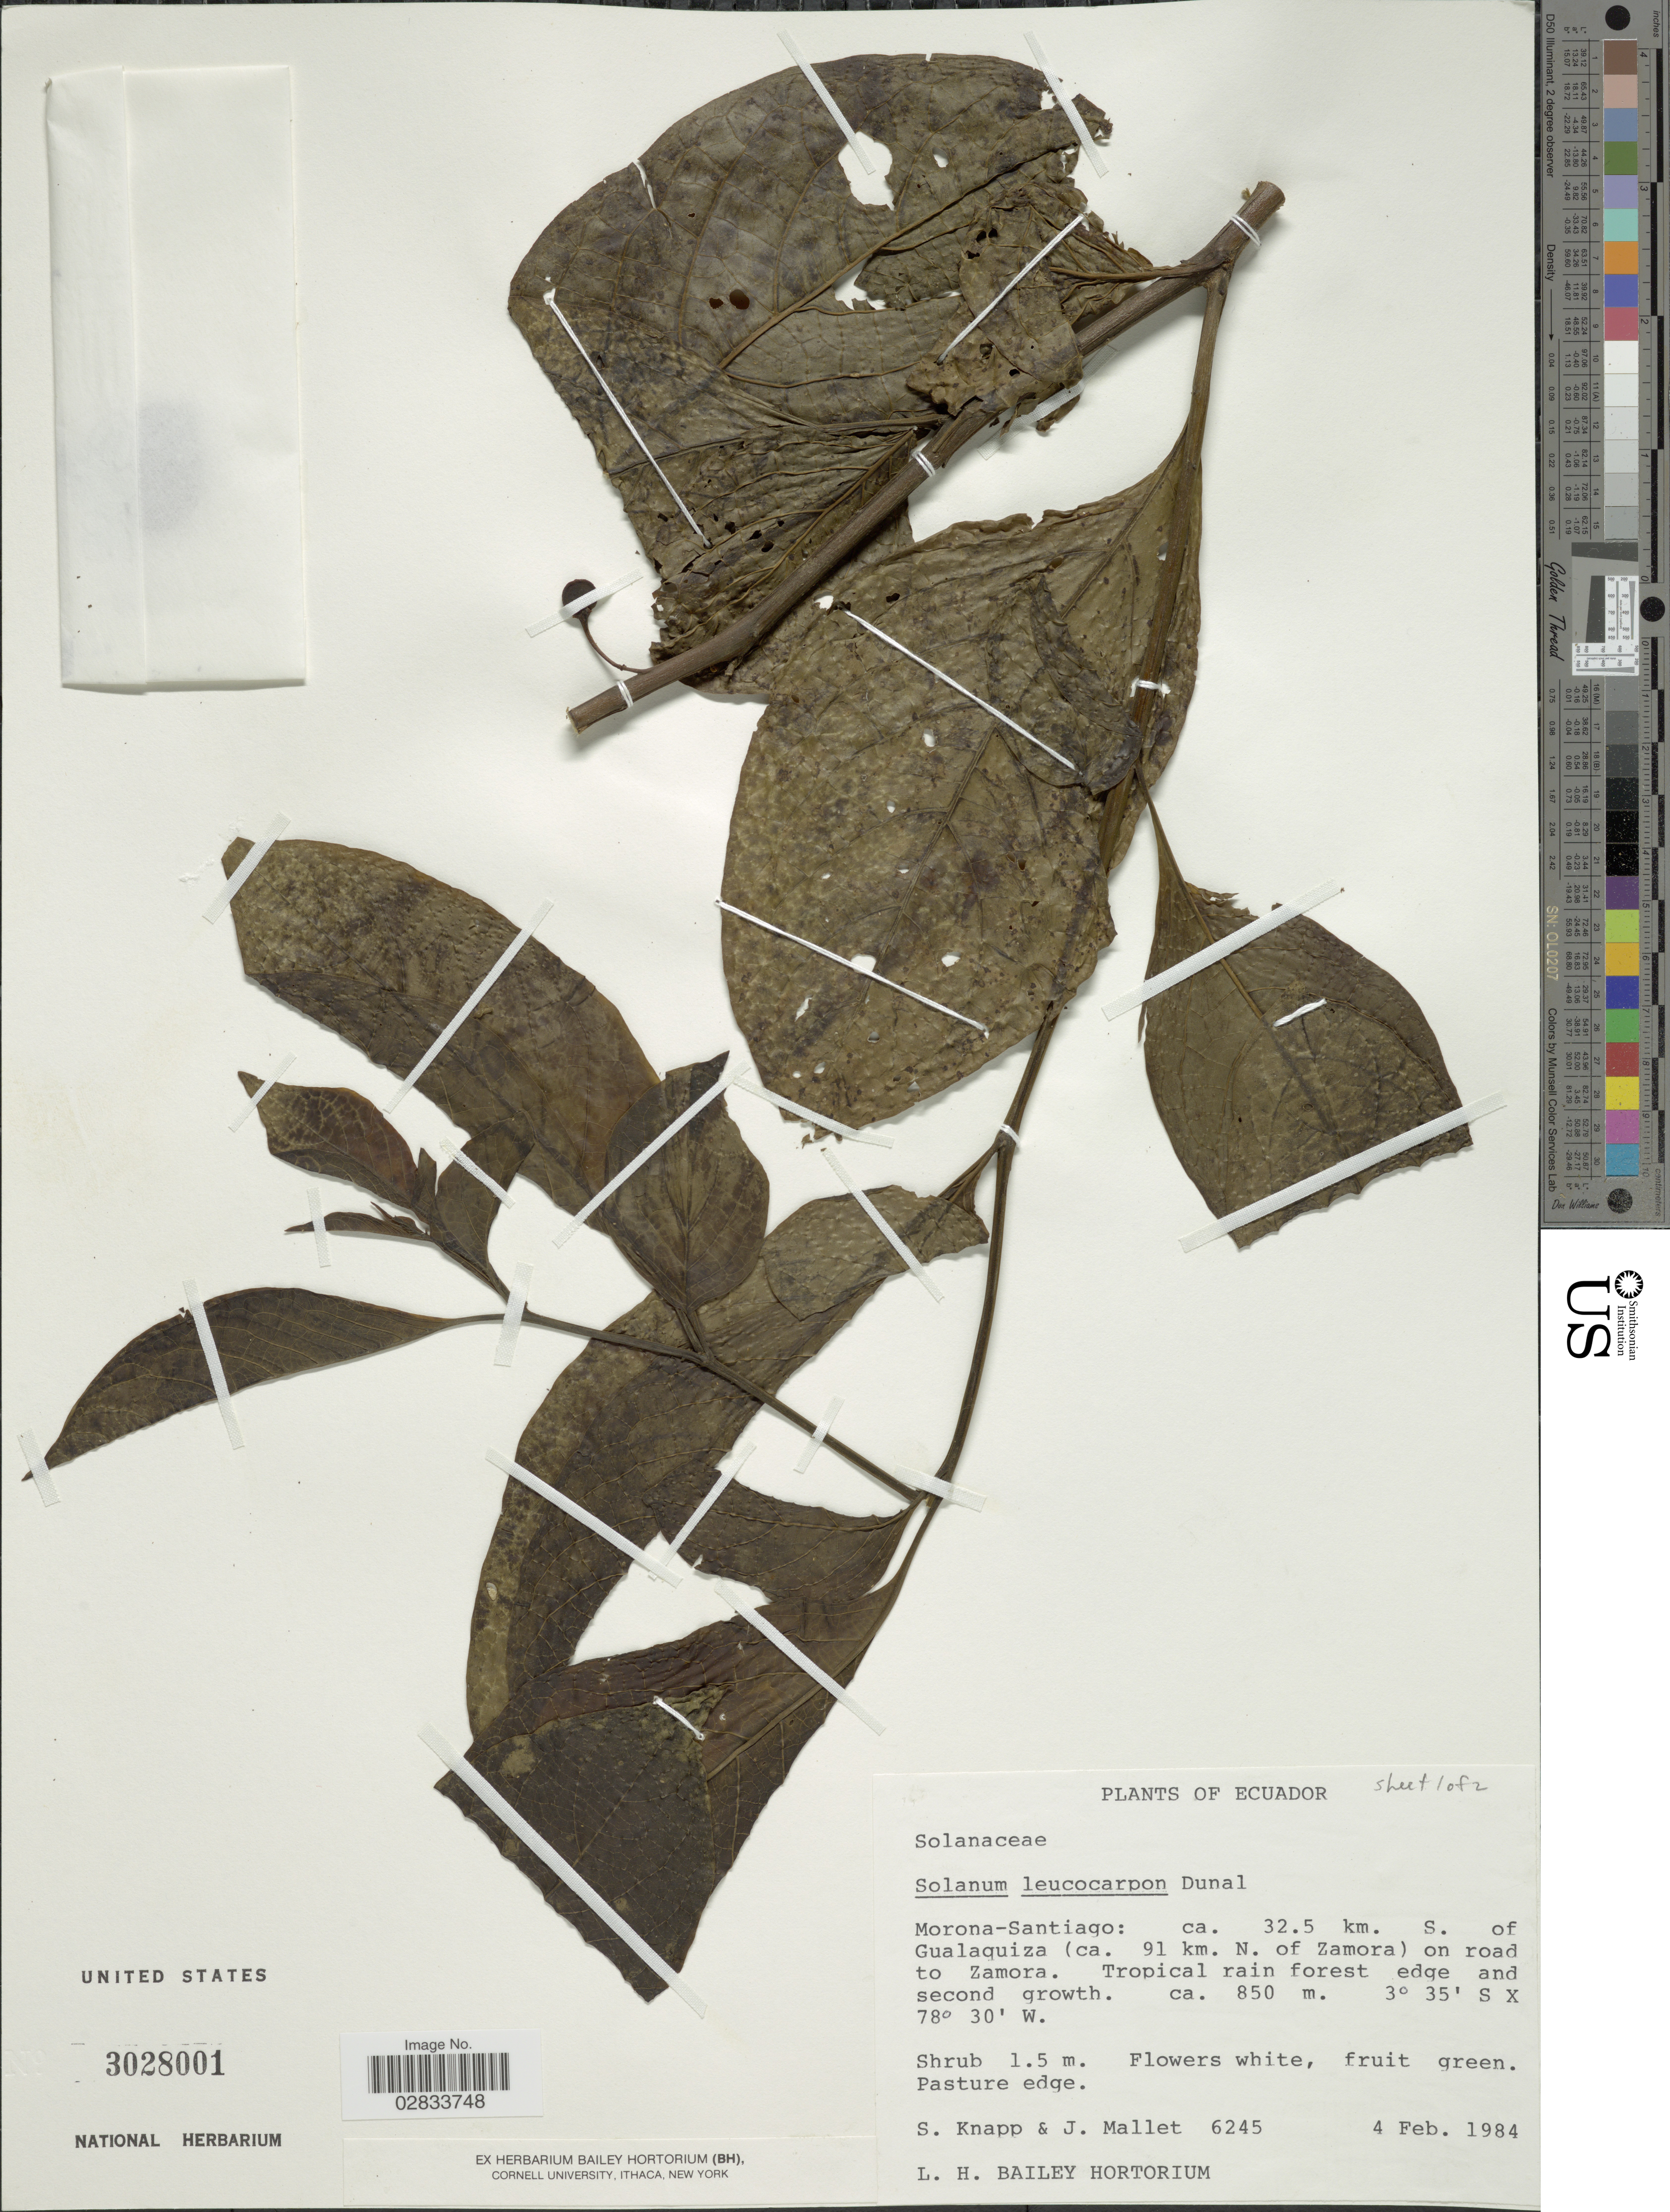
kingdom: Plantae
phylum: Tracheophyta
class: Magnoliopsida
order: Solanales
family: Solanaceae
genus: Solanum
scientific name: Solanum leucocarpon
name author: Dunal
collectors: S. Knapp & J. Mallet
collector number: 6245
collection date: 1984-02-04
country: Ecuador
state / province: Morona-Santiago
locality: Morona-Santiago: ca. 32.5 km. S. of Gualaquiza (ca. 91 km. N. of Zamora) on road to Zamora.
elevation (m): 850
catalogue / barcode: US 3028001